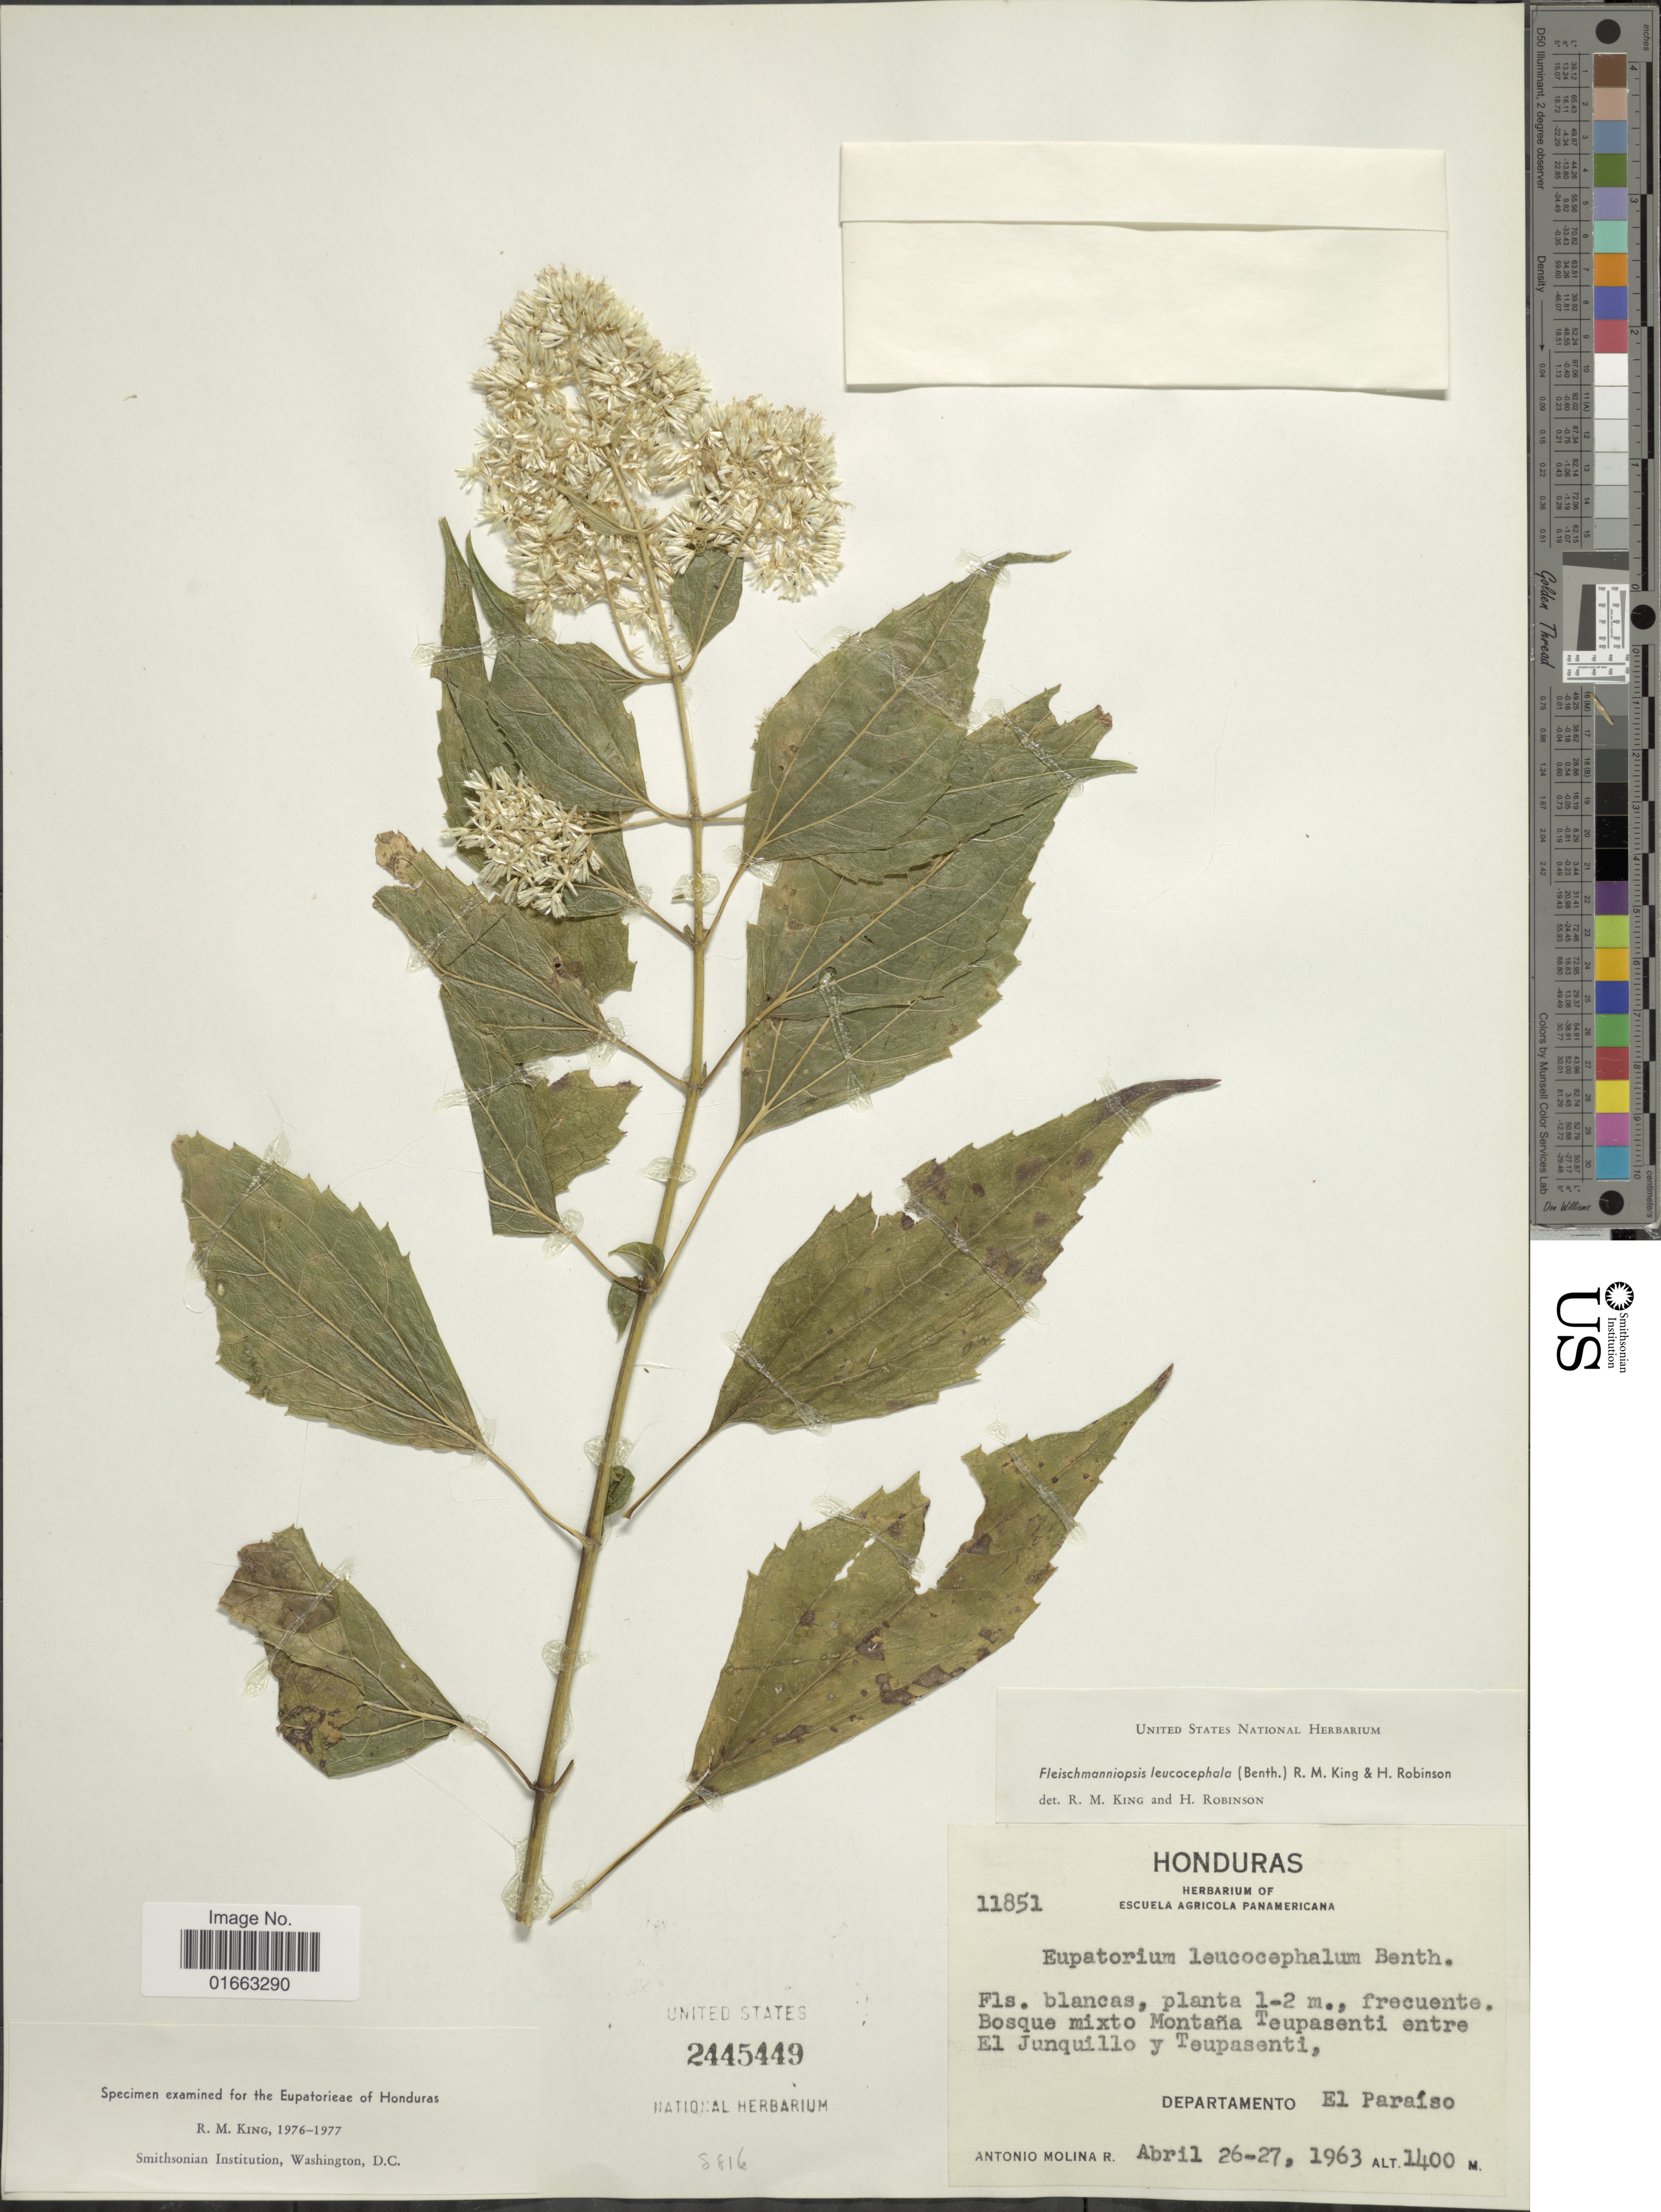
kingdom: Plantae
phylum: Tracheophyta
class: Magnoliopsida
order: Asterales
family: Asteraceae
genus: Fleischmanniopsis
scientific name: Fleischmanniopsis leucocephala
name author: (Benth.) R.M. King & H. Rob.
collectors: A. Molina R.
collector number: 11851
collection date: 1963-04-26/1963-04-27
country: Honduras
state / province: El Paraíso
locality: Bosque mixto Montaña Teupasente entre El Junquillo y Teupasenti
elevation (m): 1400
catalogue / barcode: US 2445449